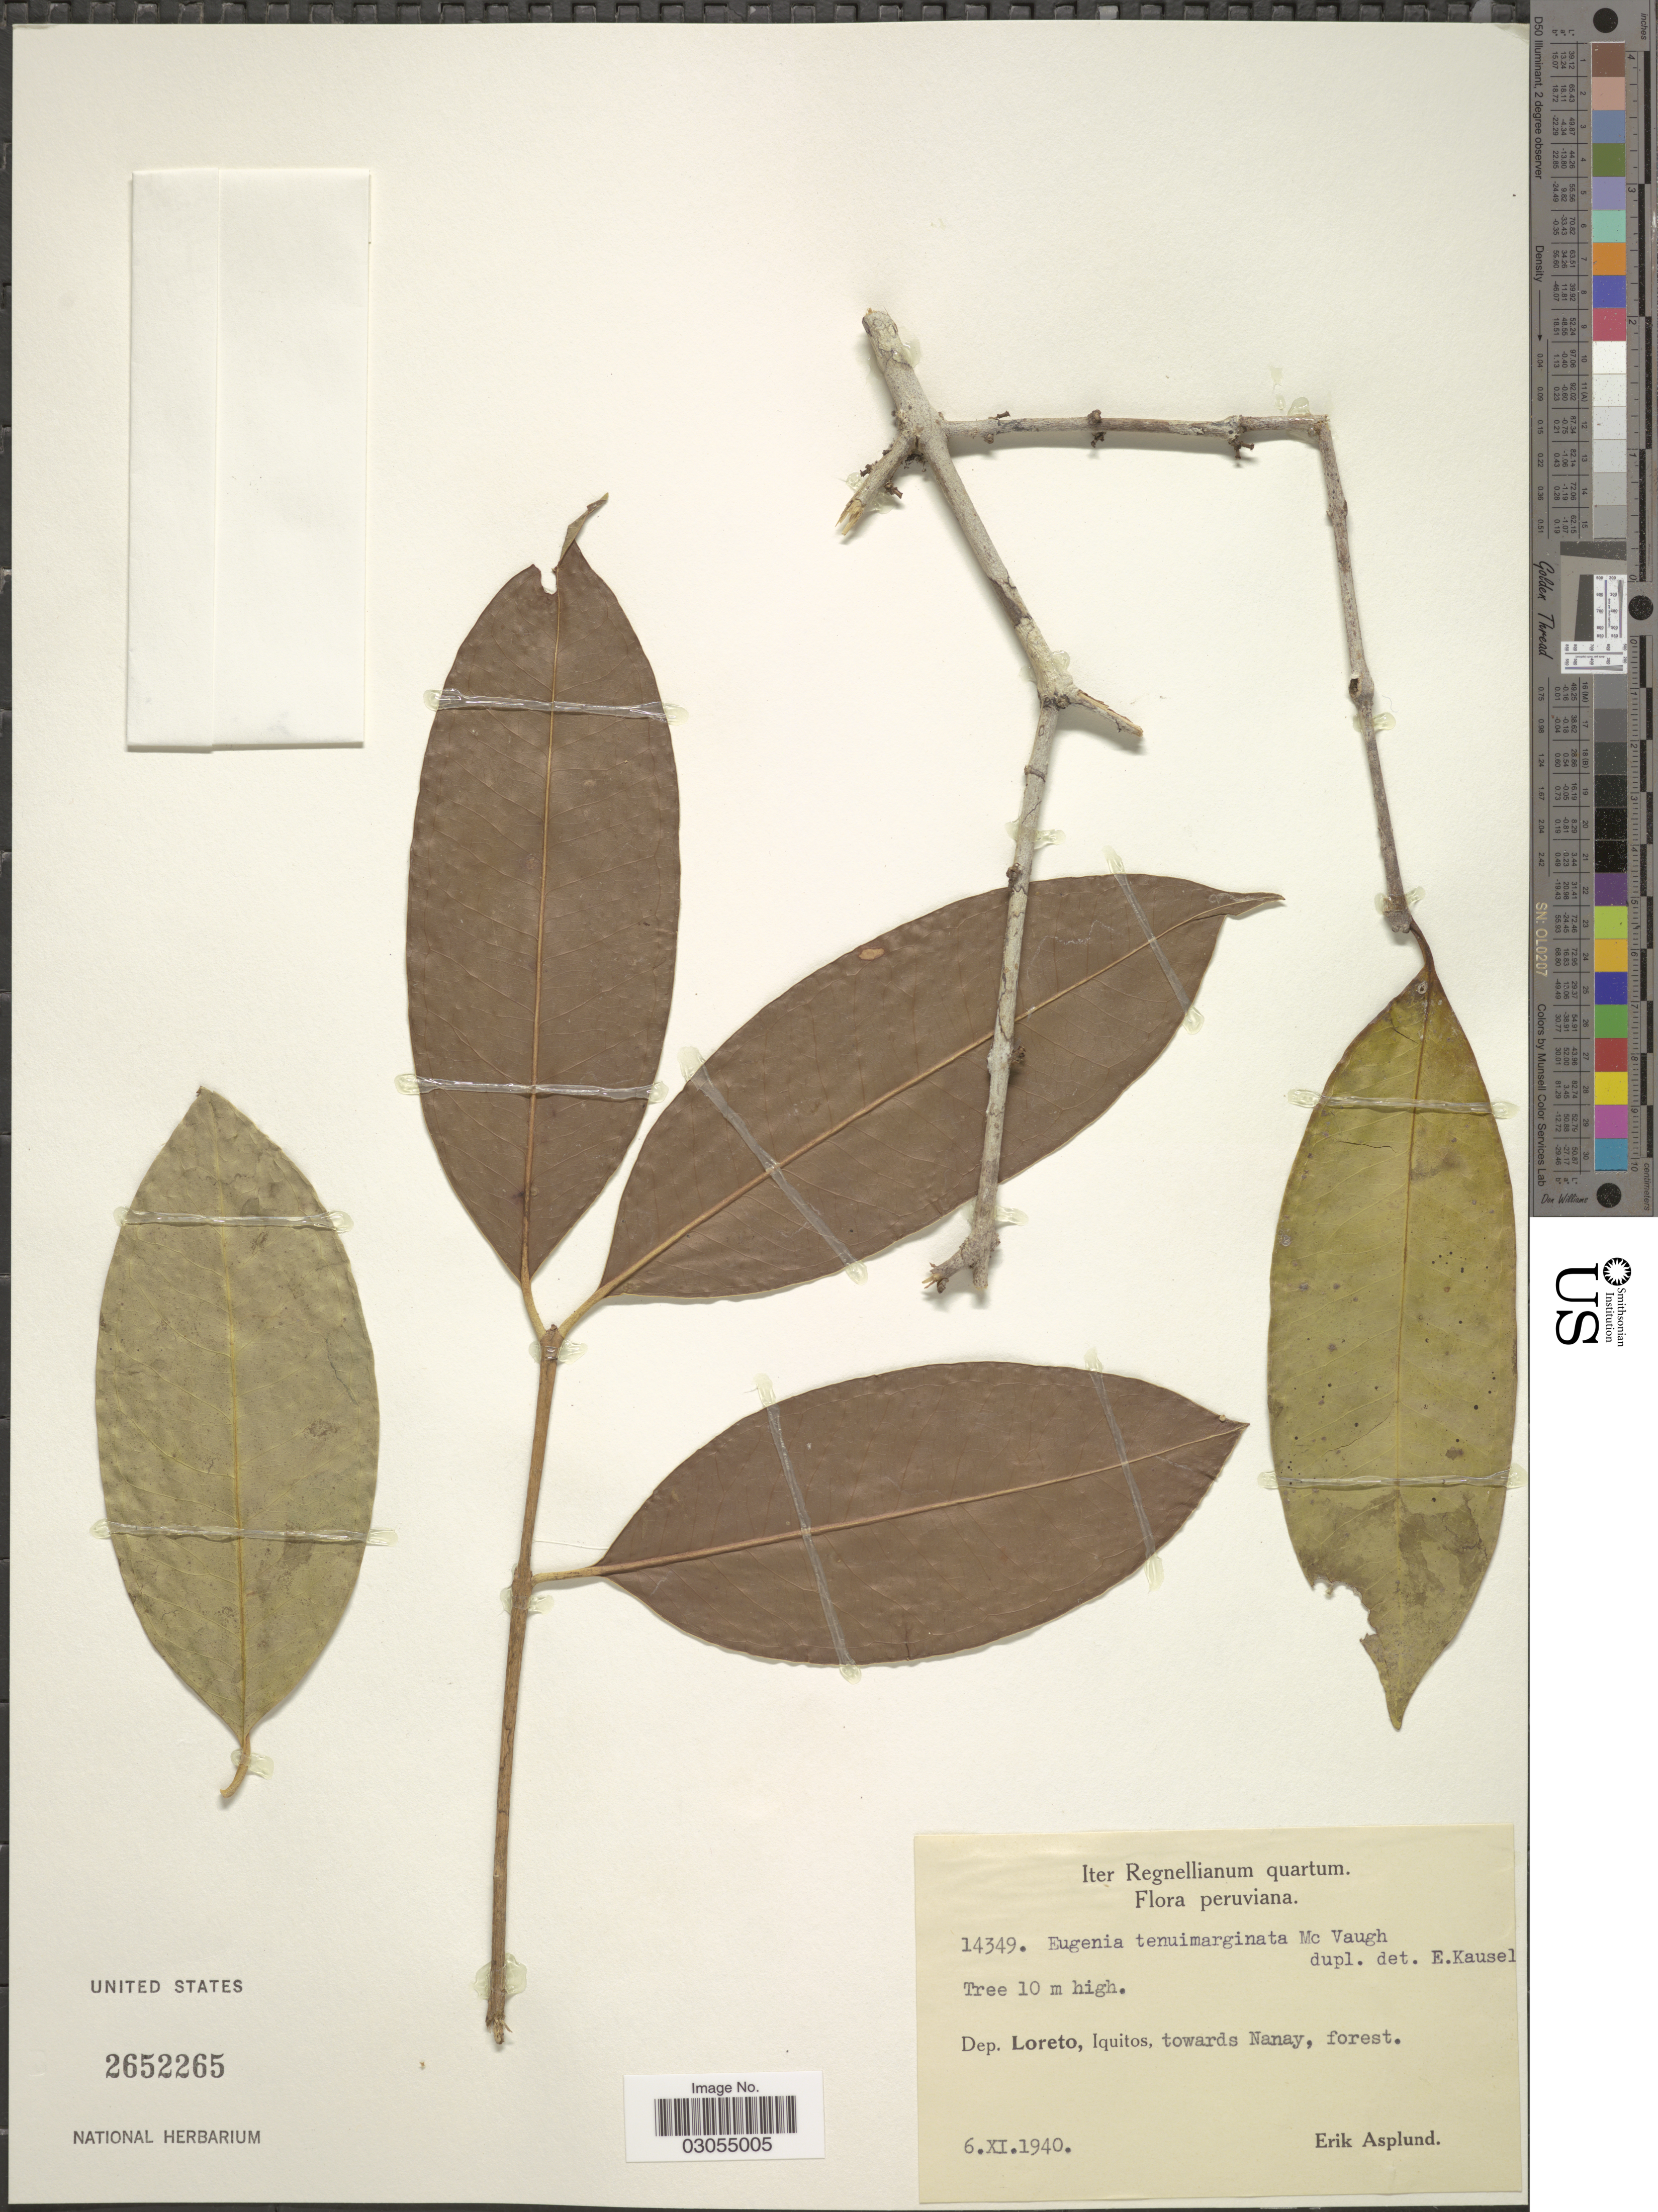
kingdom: Plantae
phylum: Tracheophyta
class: Magnoliopsida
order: Myrtales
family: Myrtaceae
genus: Eugenia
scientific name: Eugenia tenuimarginata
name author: McVaugh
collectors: E. Asplund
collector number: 14349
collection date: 1940-11-06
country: Peru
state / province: Loreto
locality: Dep. Loreto, Iquitos, towards Nanay, forest.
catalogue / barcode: US 2652265